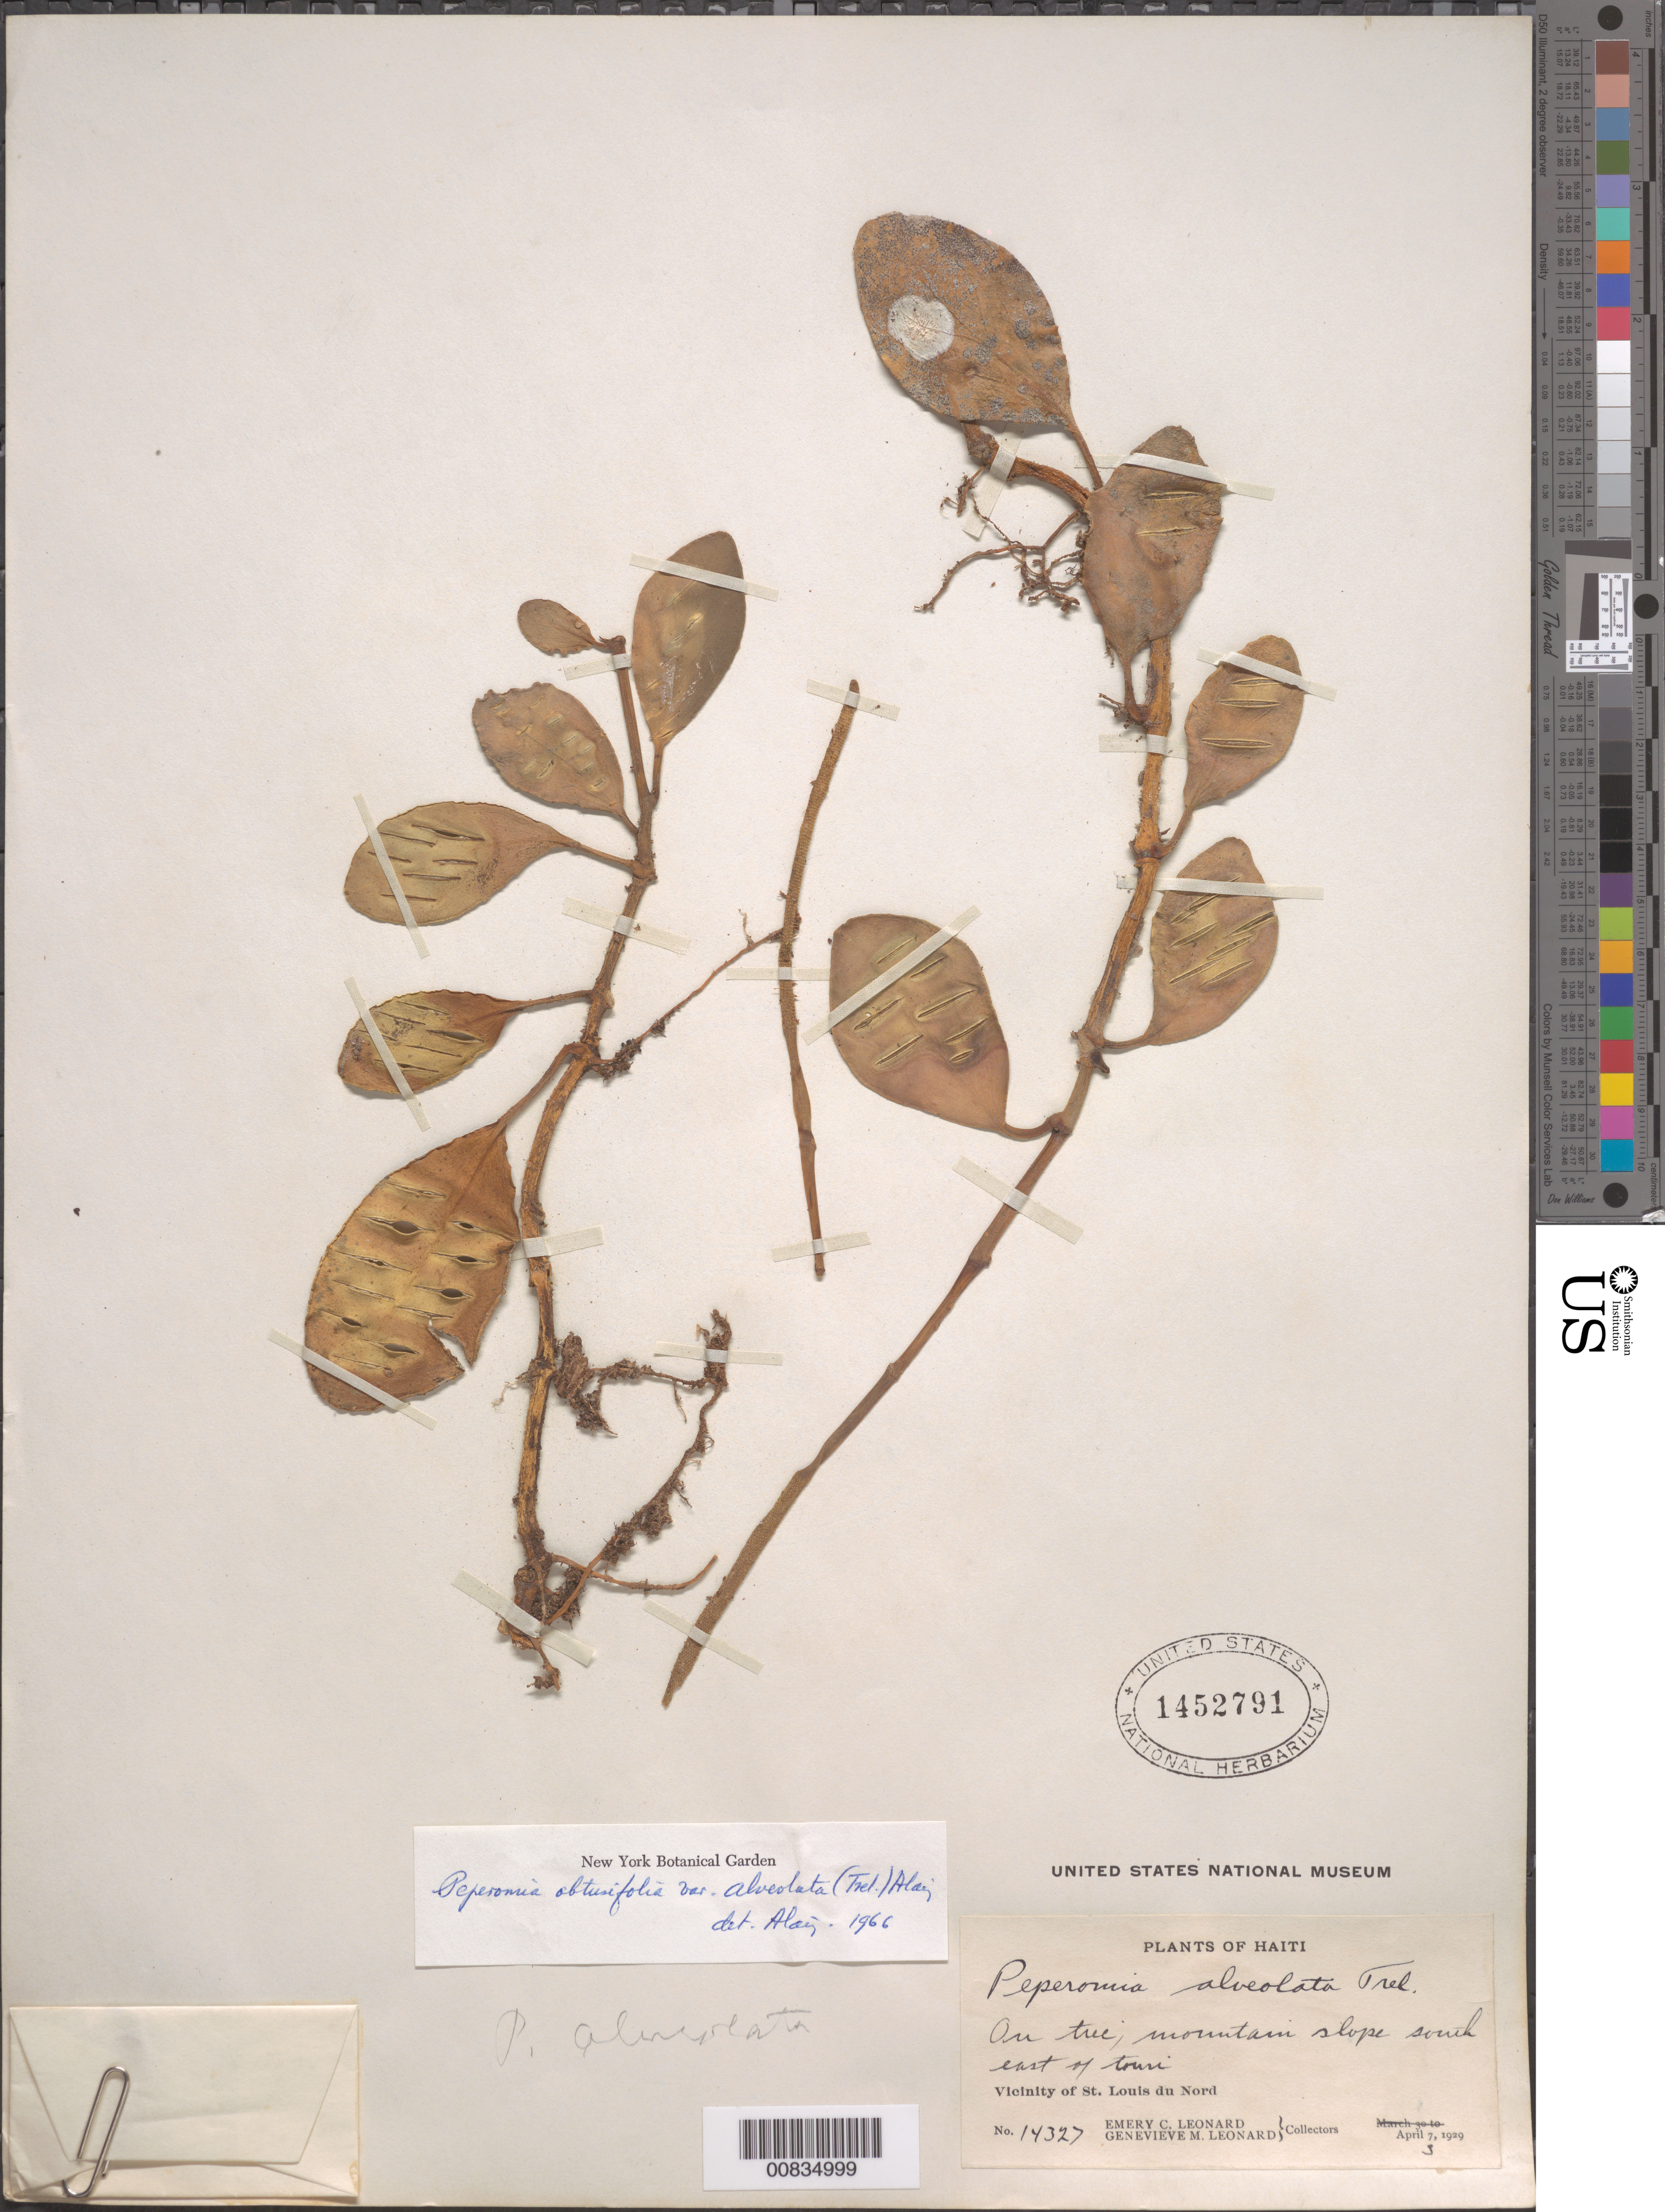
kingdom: Plantae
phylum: Tracheophyta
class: Magnoliopsida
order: Piperales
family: Piperaceae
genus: Peperomia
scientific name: Peperomia obtusifolia var. alveolata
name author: (Trel.) Alain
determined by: Liogier, Alain H.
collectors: E. C. Leonard & G. M. Leonard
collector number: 14327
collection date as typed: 03 Apr 1929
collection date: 1929-04-03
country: Haiti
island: Hispaniola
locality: Vicinity of St. Louis du Nord. Mountain slope southeast of town.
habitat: On tree.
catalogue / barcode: US 1452791